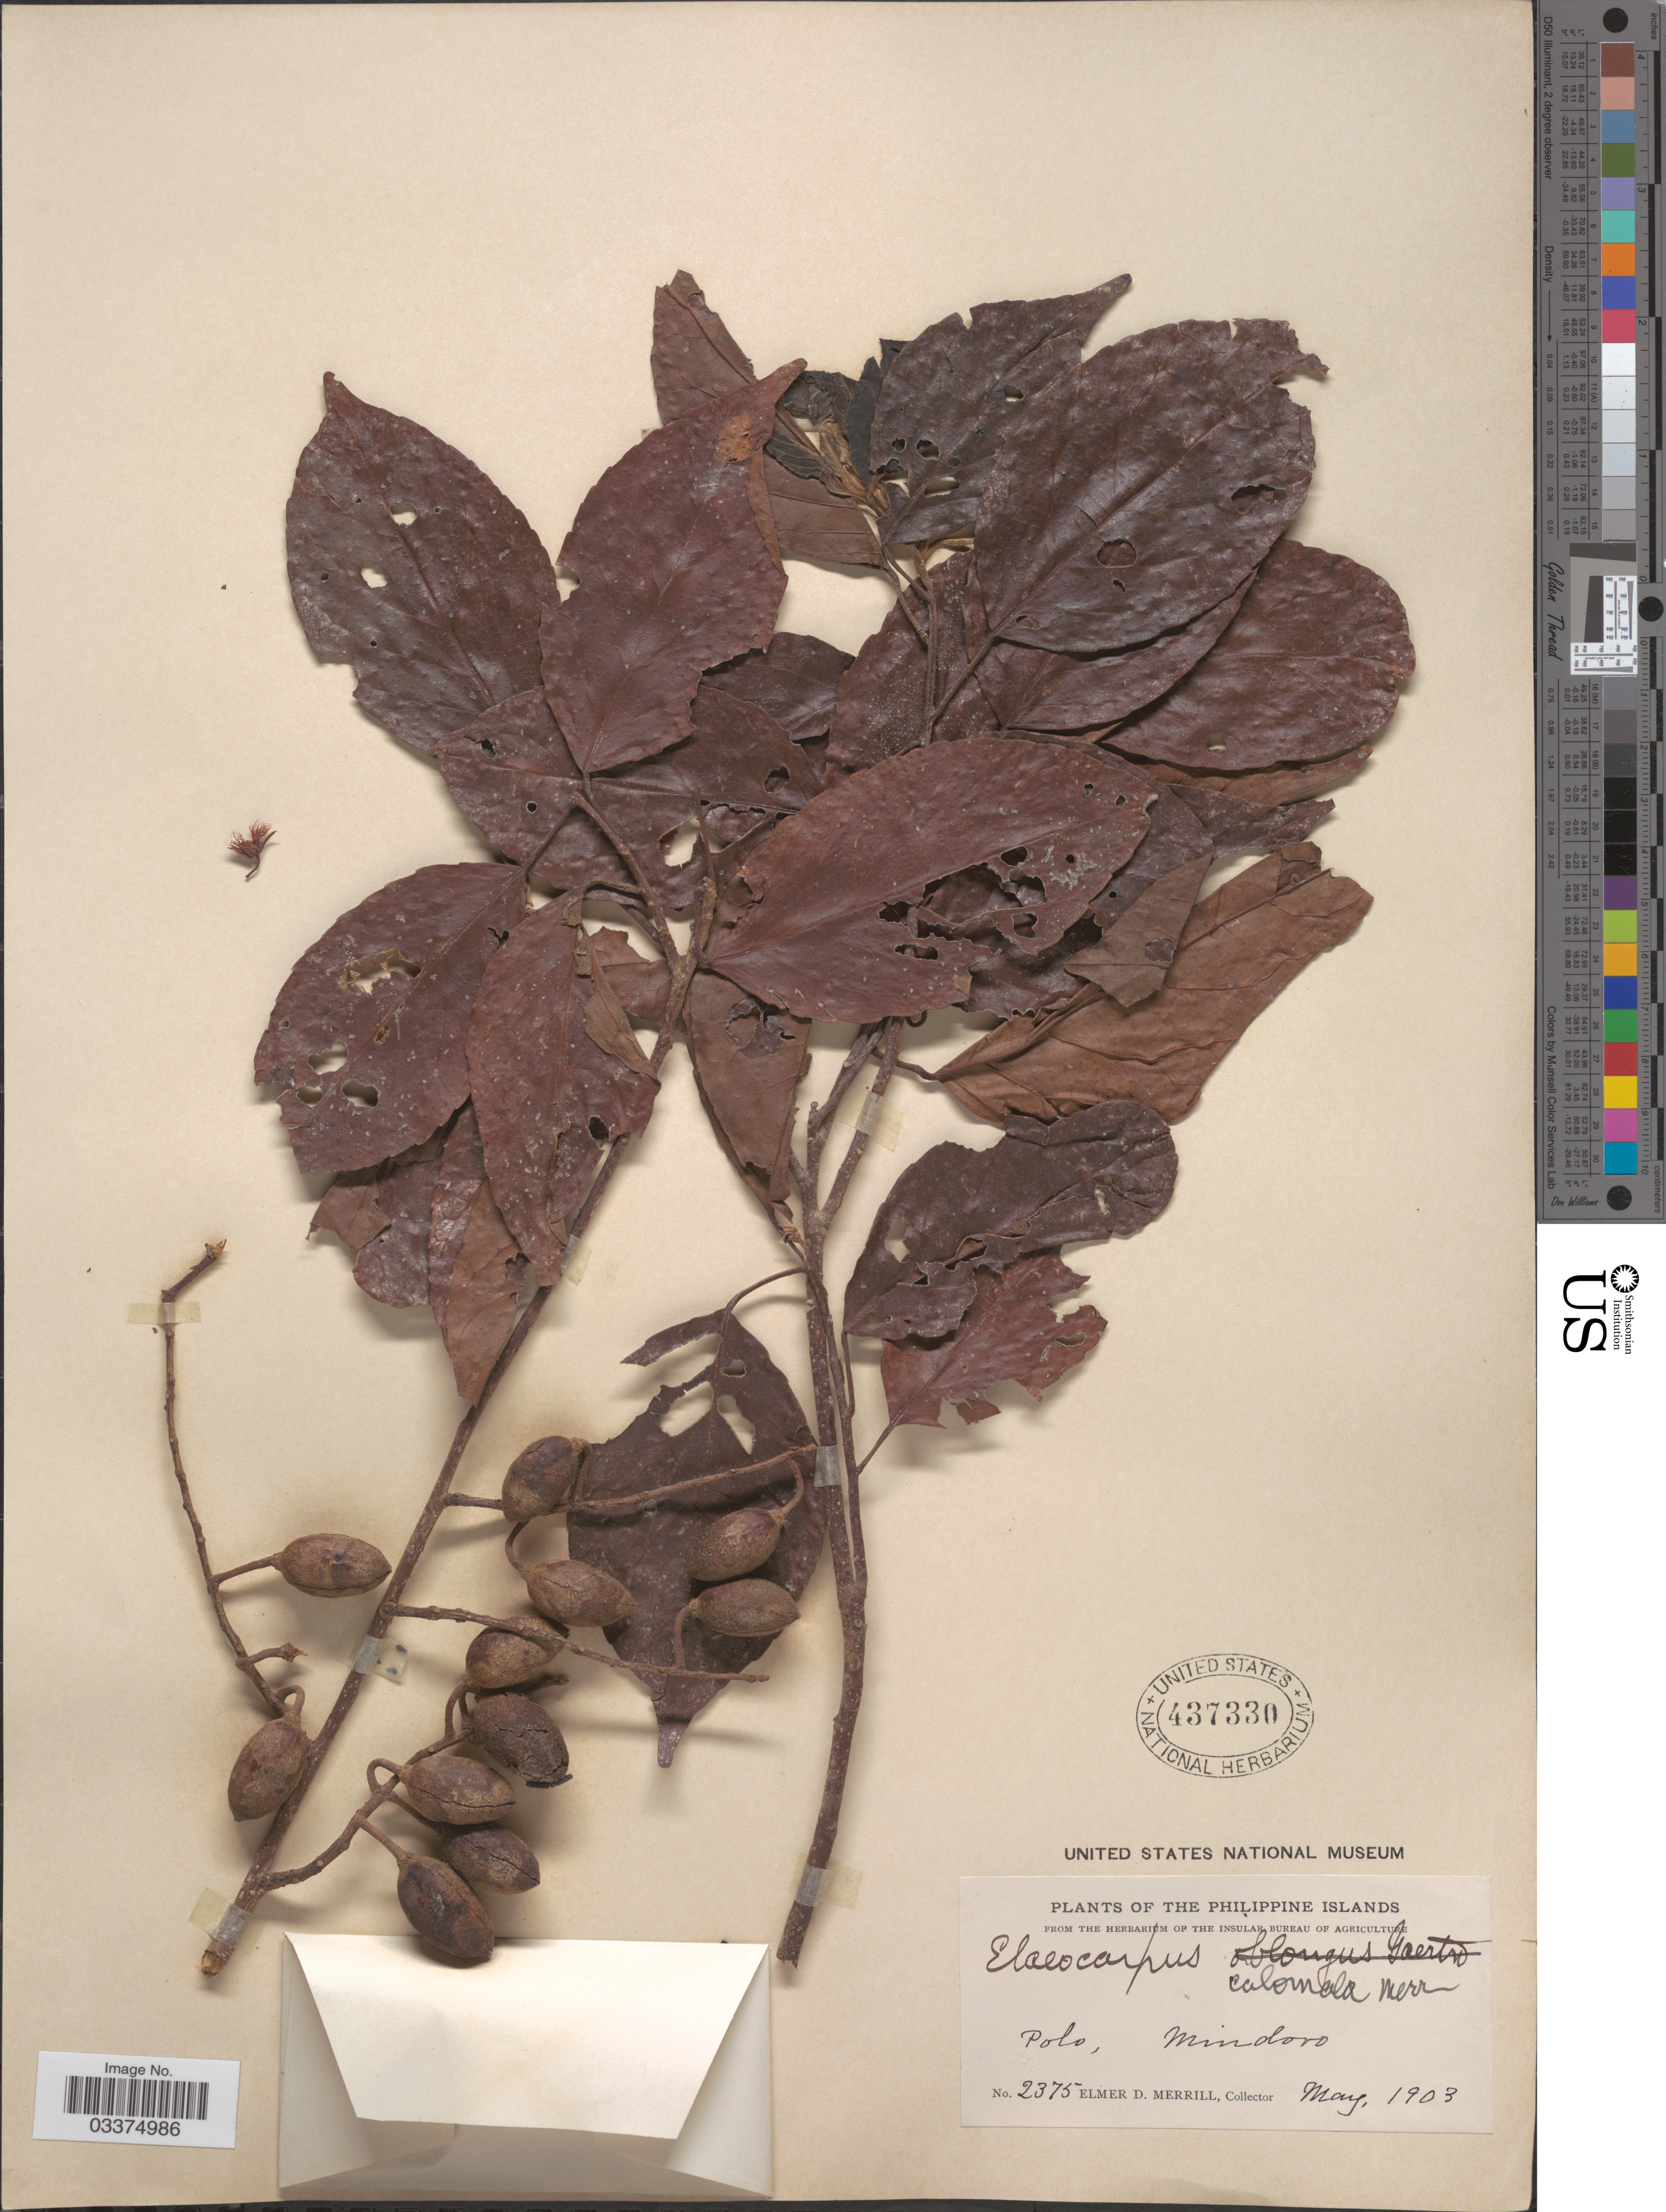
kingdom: Plantae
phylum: Tracheophyta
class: Magnoliopsida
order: Oxalidales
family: Elaeocarpaceae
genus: Elaeocarpus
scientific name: Elaeocarpus calomala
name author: (Blanco) Merr.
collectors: E. D. Merrill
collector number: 2375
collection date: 1903-05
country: Philippines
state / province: Mimaropa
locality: Polo, Mindoro.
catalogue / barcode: US 437330